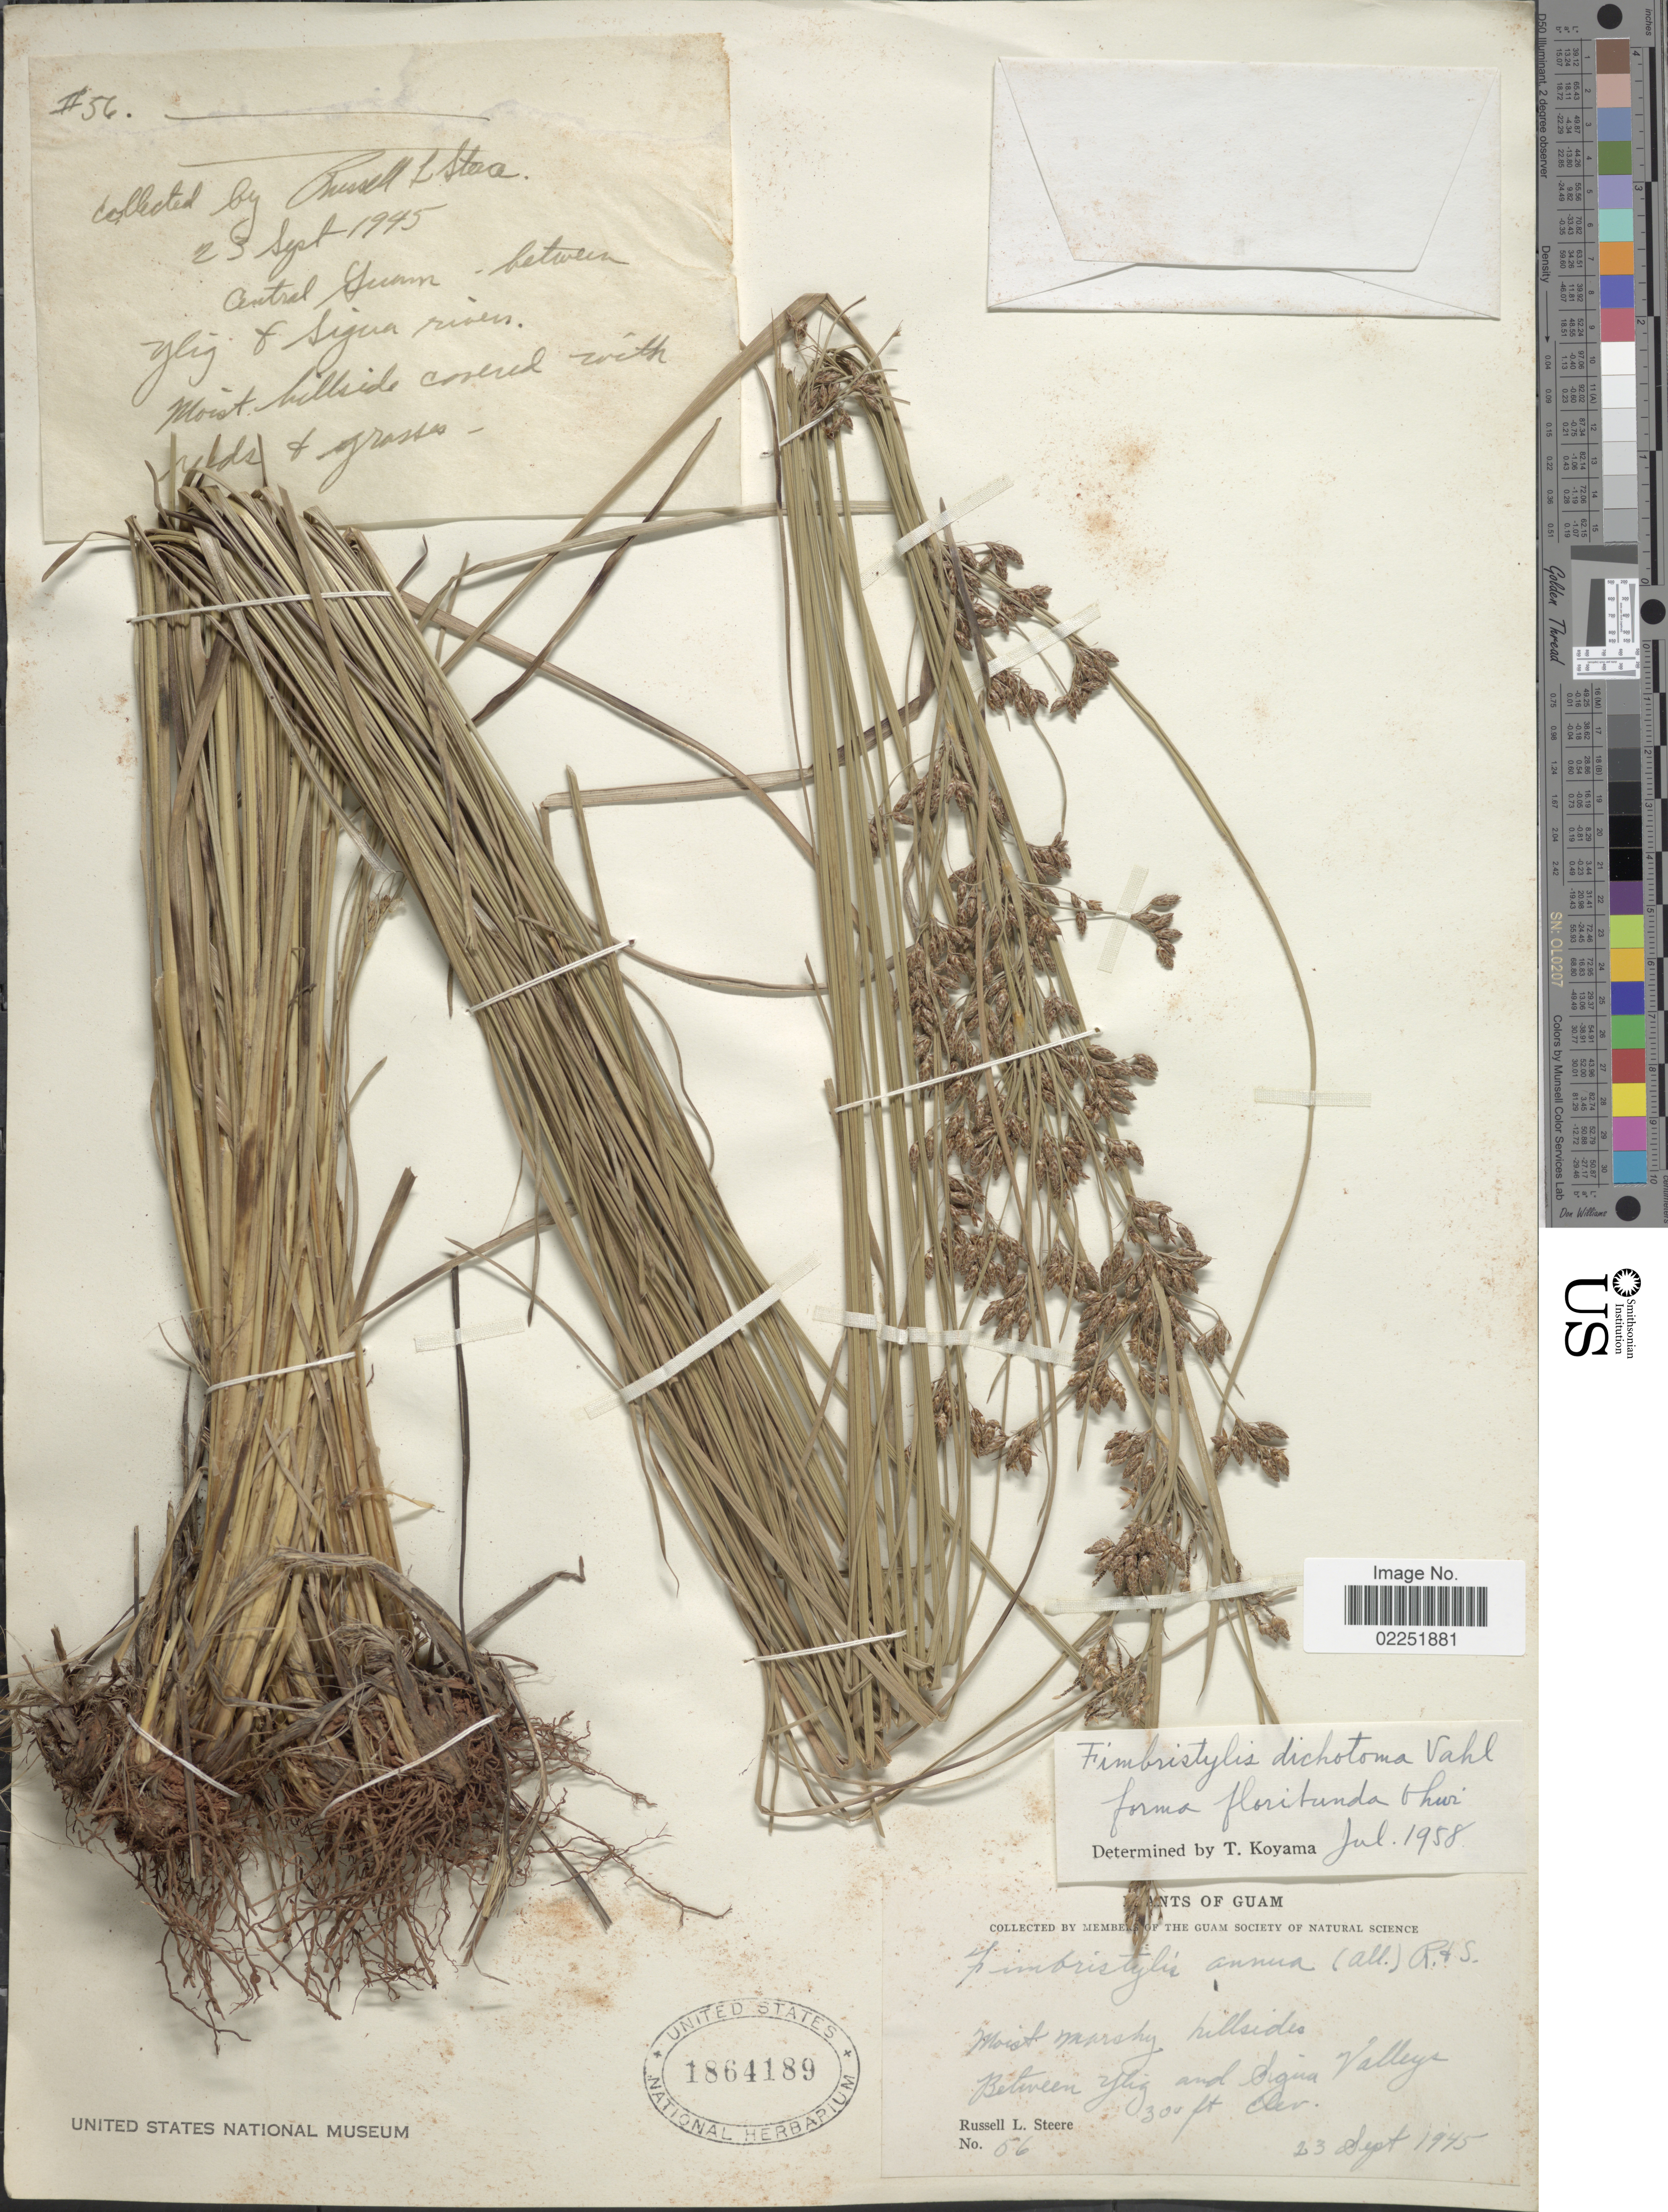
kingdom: Plantae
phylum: Tracheophyta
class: Liliopsida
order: Poales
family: Cyperaceae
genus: Fimbristylis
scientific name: Fimbristylis dichotoma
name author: (L.) Vahl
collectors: R. L. Steere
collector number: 56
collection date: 1945-09-23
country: Guam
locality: Moist marshy hillside, between Y [illegible text] and Sigua Valleys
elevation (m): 91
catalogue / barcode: US 1864189